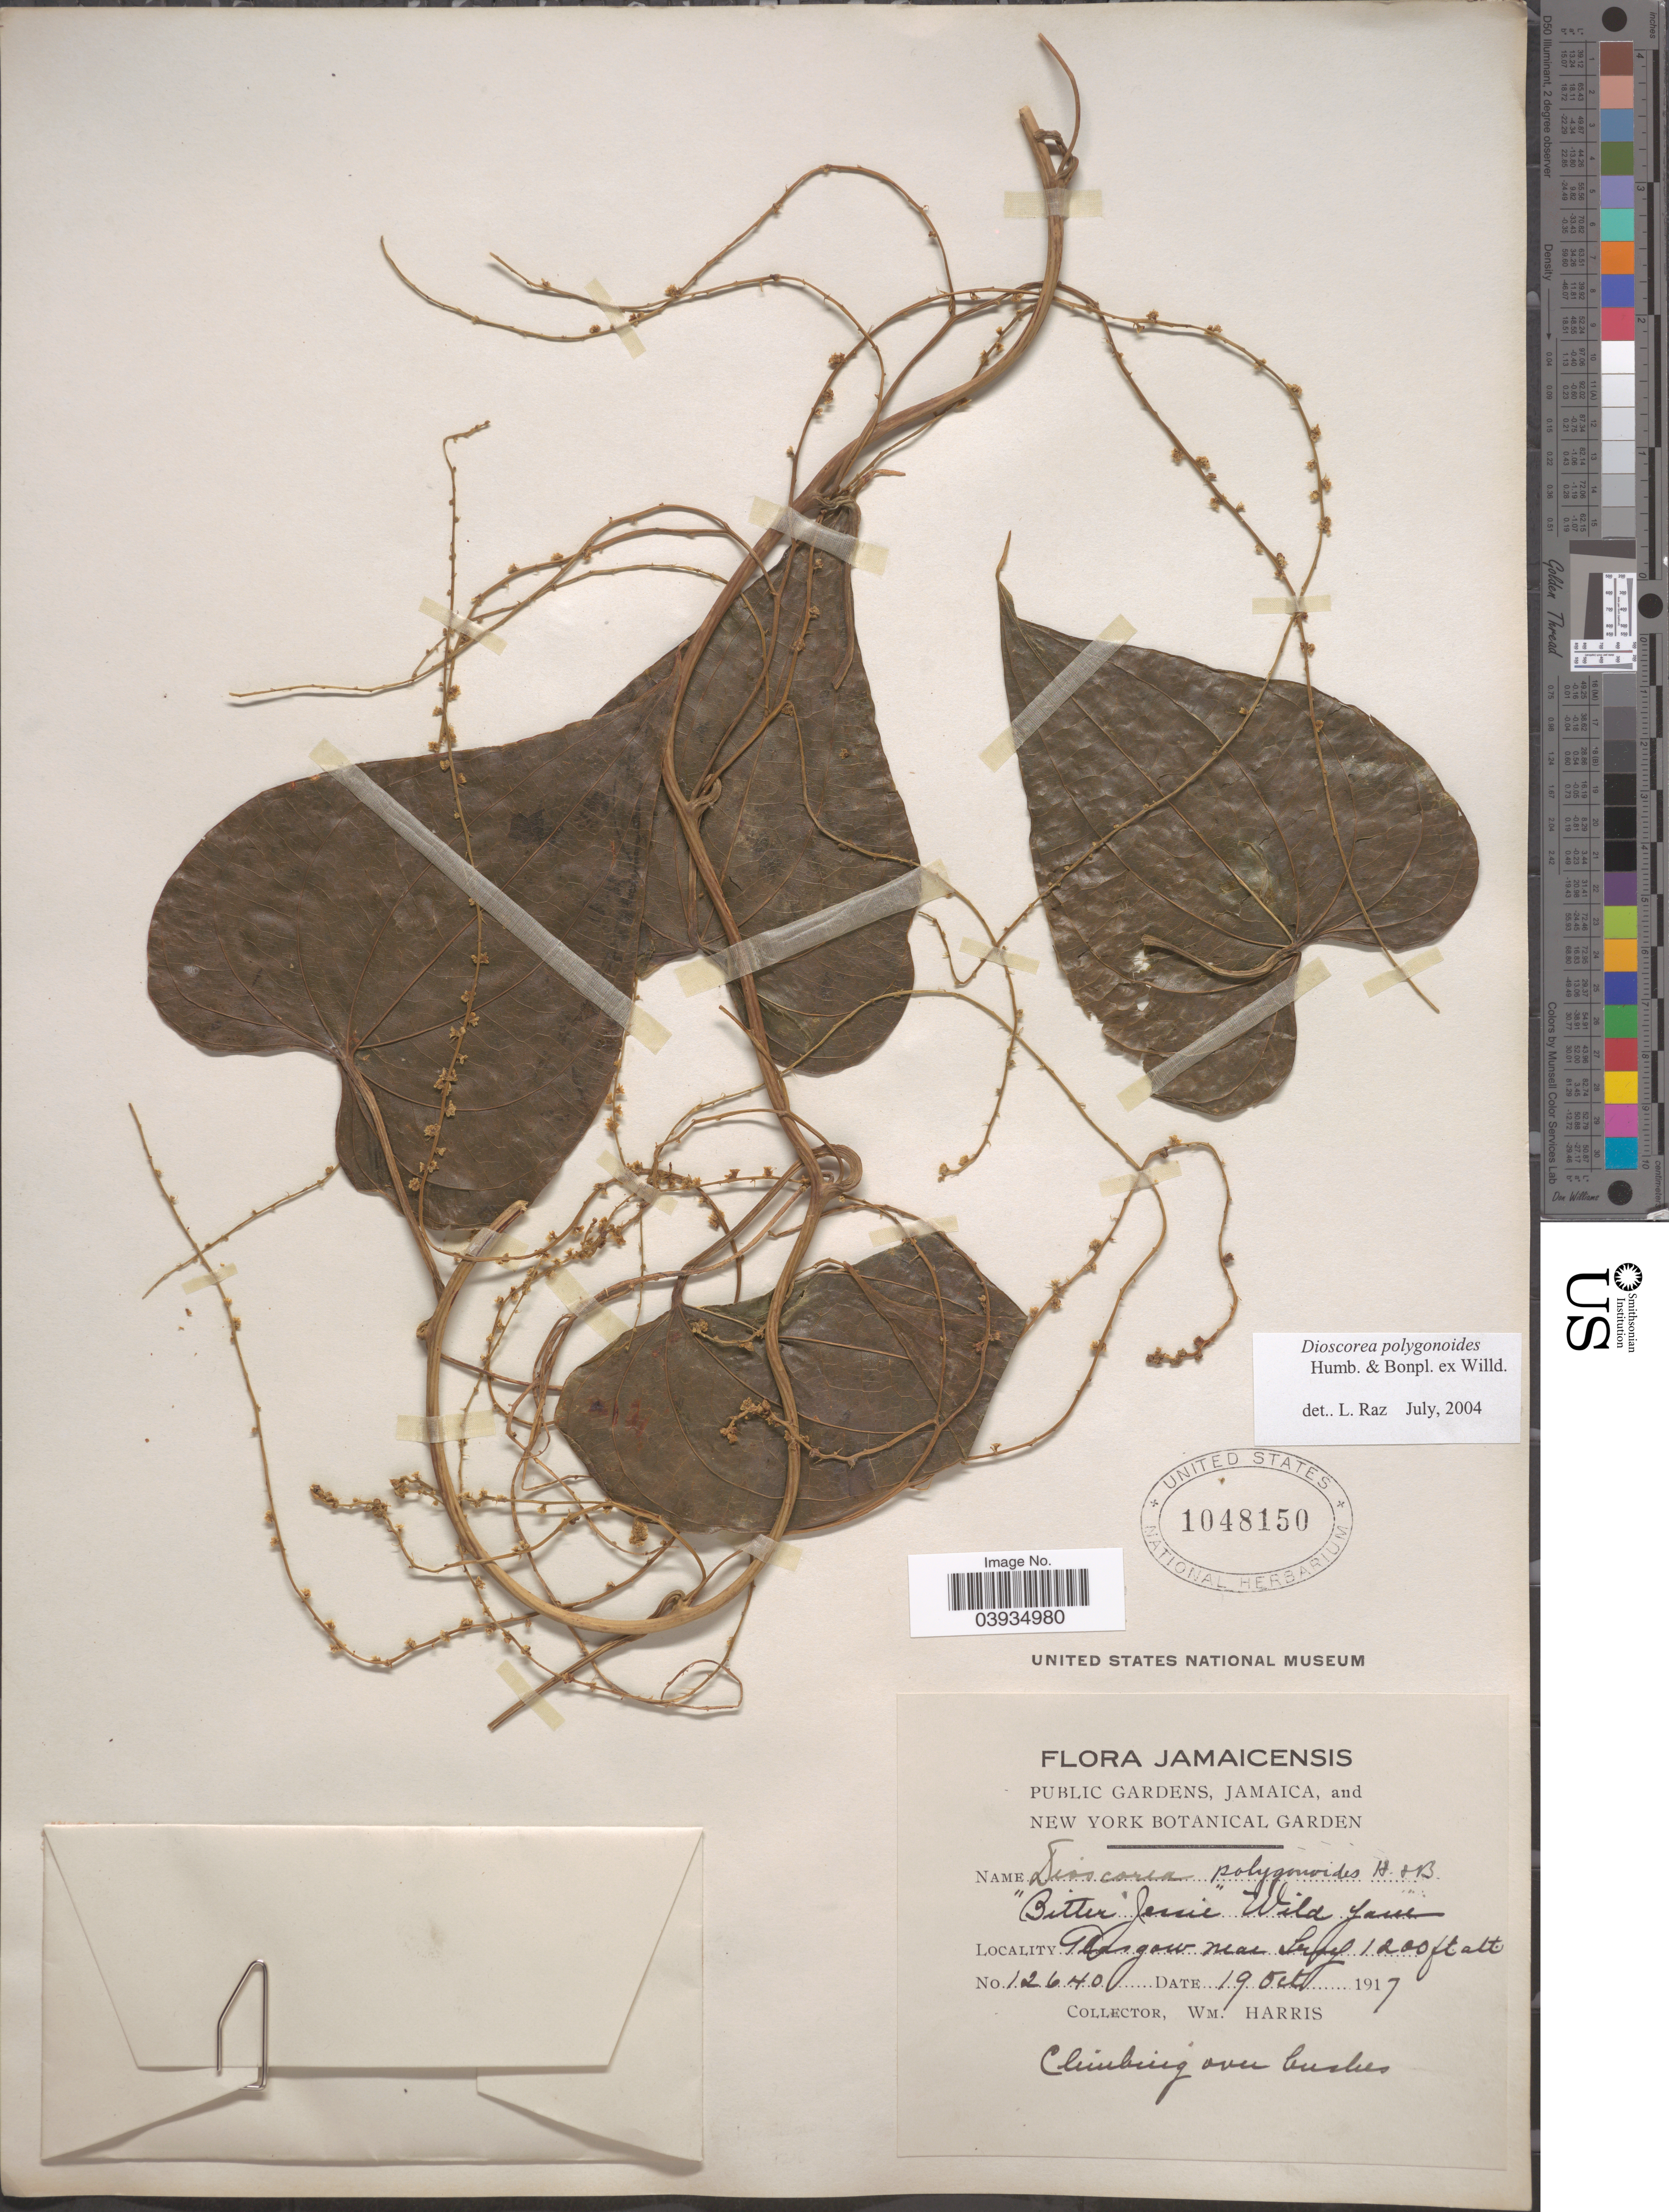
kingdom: Plantae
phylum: Tracheophyta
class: Liliopsida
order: Dioscoreales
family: Dioscoreaceae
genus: Dioscorea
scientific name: Dioscorea polygonoides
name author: Humb. & Bonpl. ex Willd.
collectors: W. H. Harris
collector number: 12640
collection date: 1917-10-19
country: Jamaica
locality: Glasgow near Troy. [interpreted]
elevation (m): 366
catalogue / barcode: US 1048150